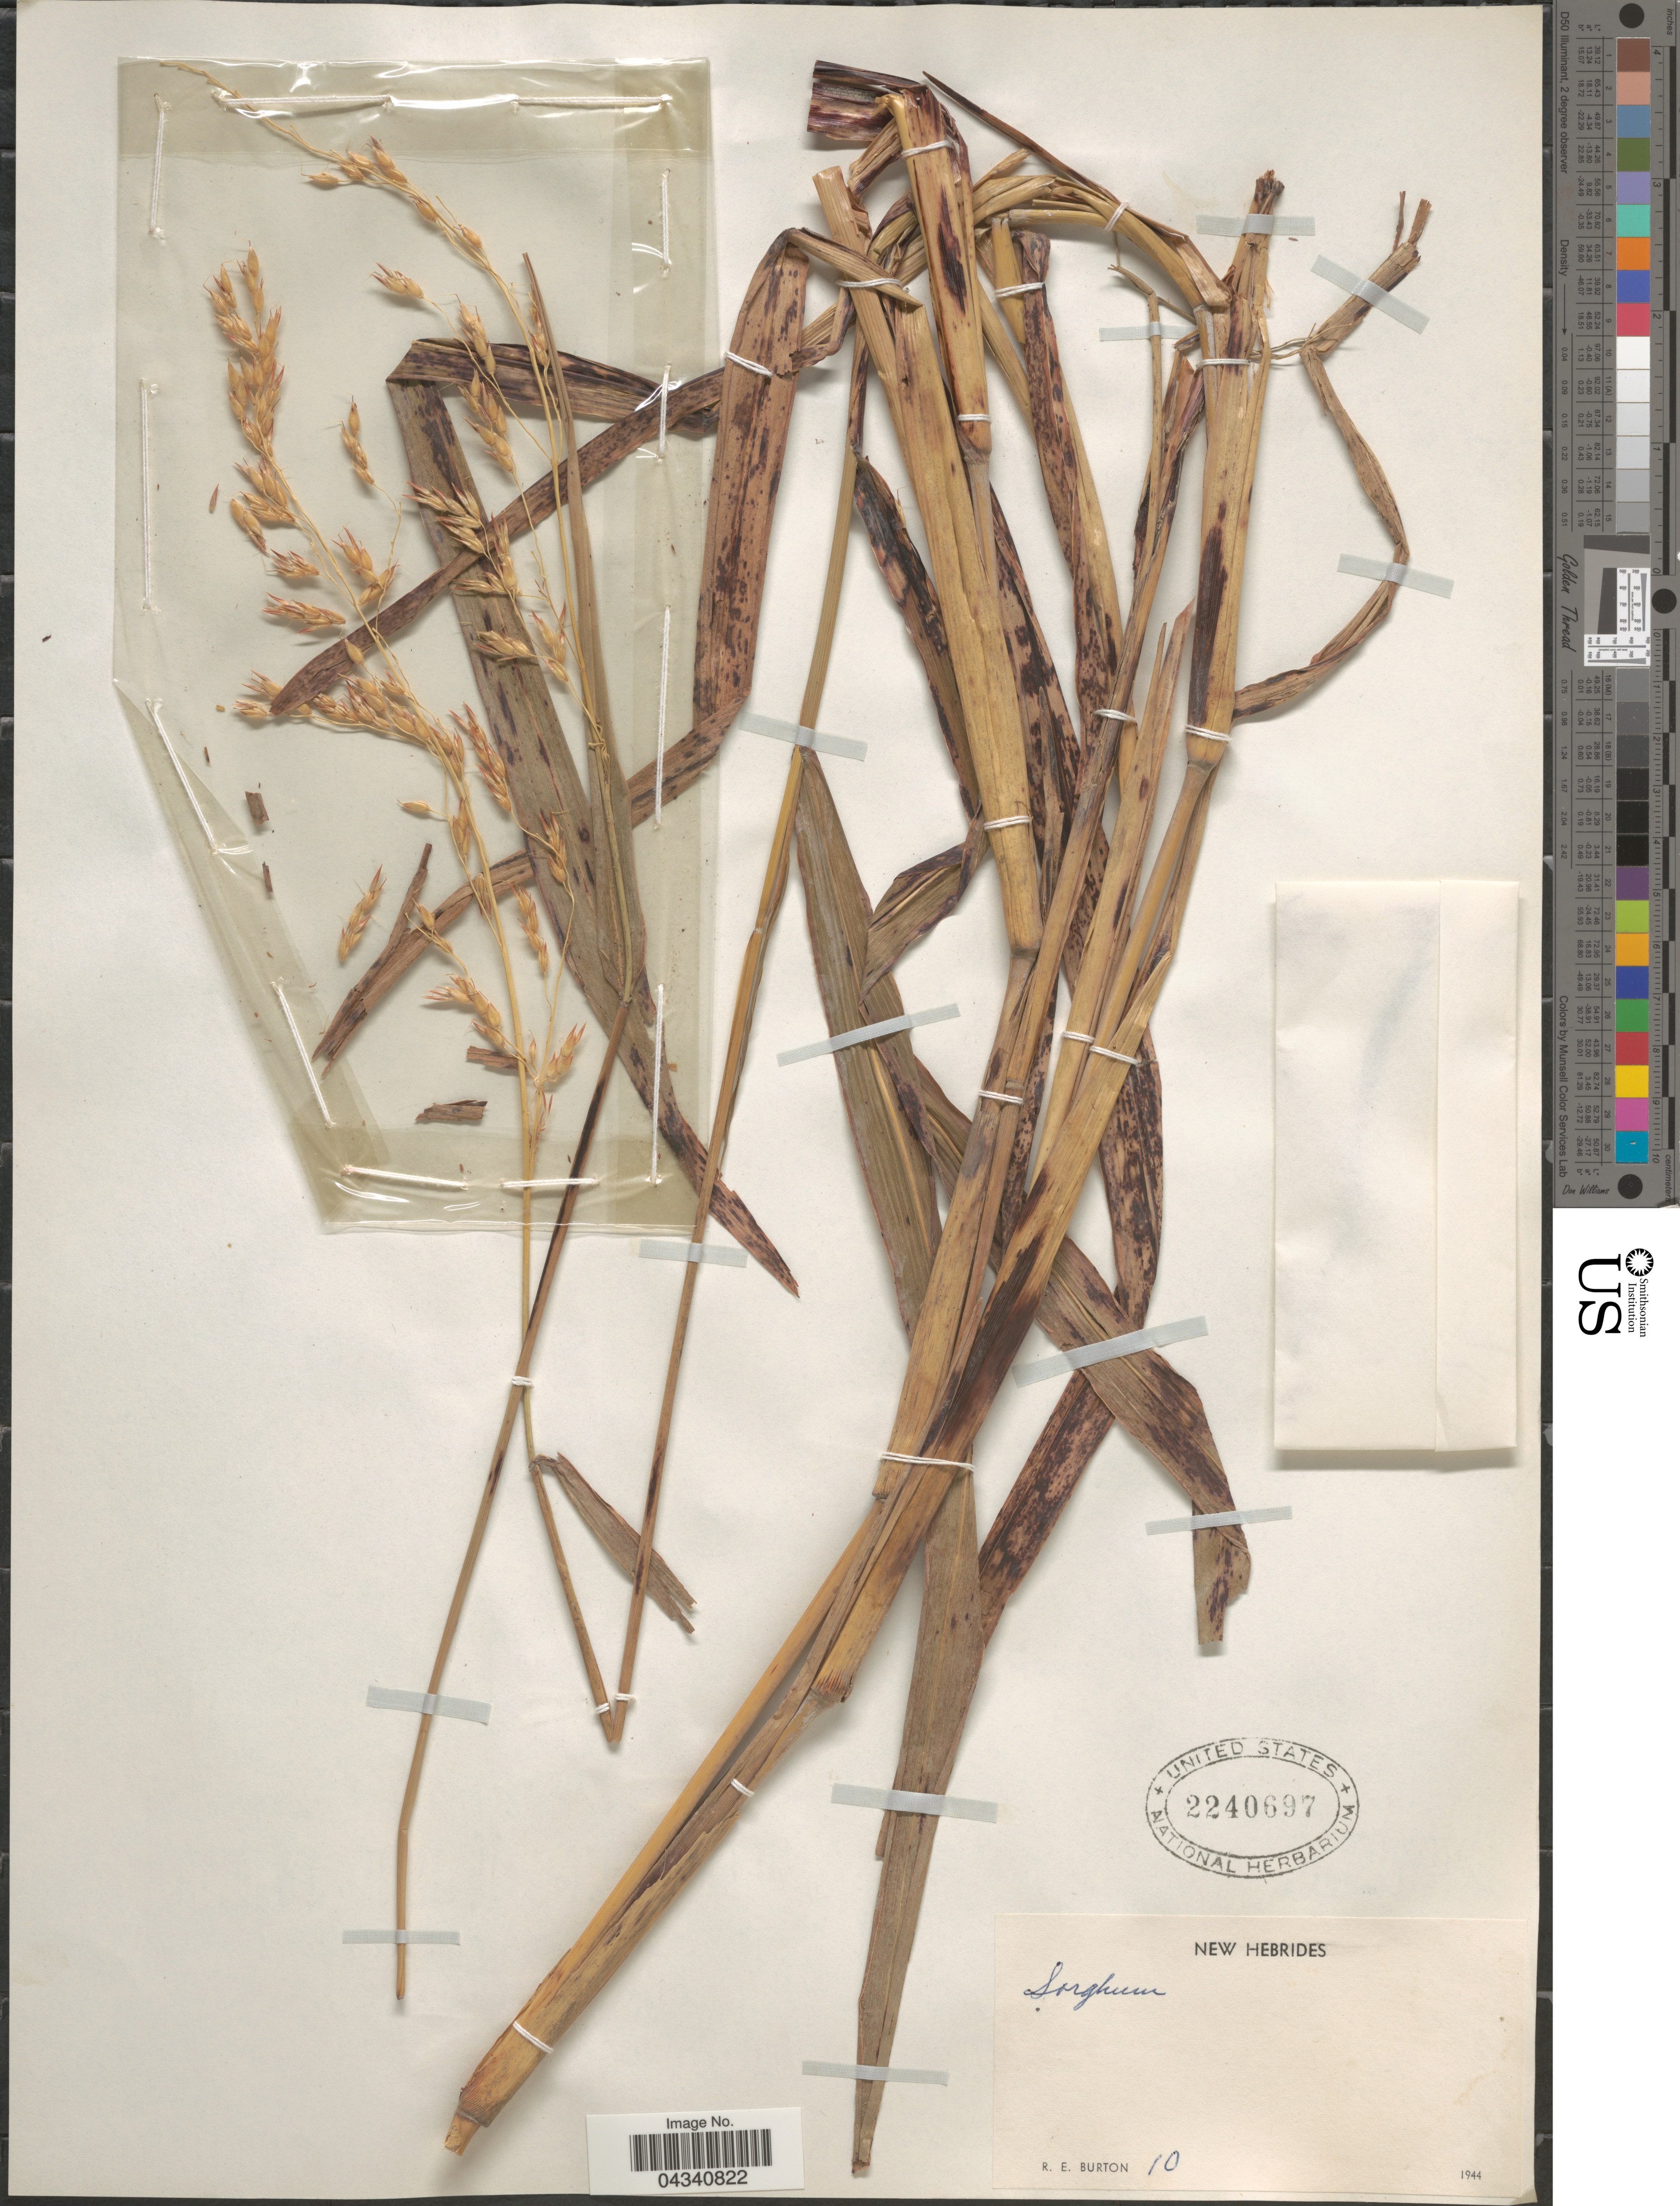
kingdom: Plantae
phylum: Tracheophyta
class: Liliopsida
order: Poales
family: Poaceae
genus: Sorghum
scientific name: Sorghum sp.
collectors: R. Burton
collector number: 10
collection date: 1944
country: Vanuatu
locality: New Hebrides.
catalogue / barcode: US 2240697